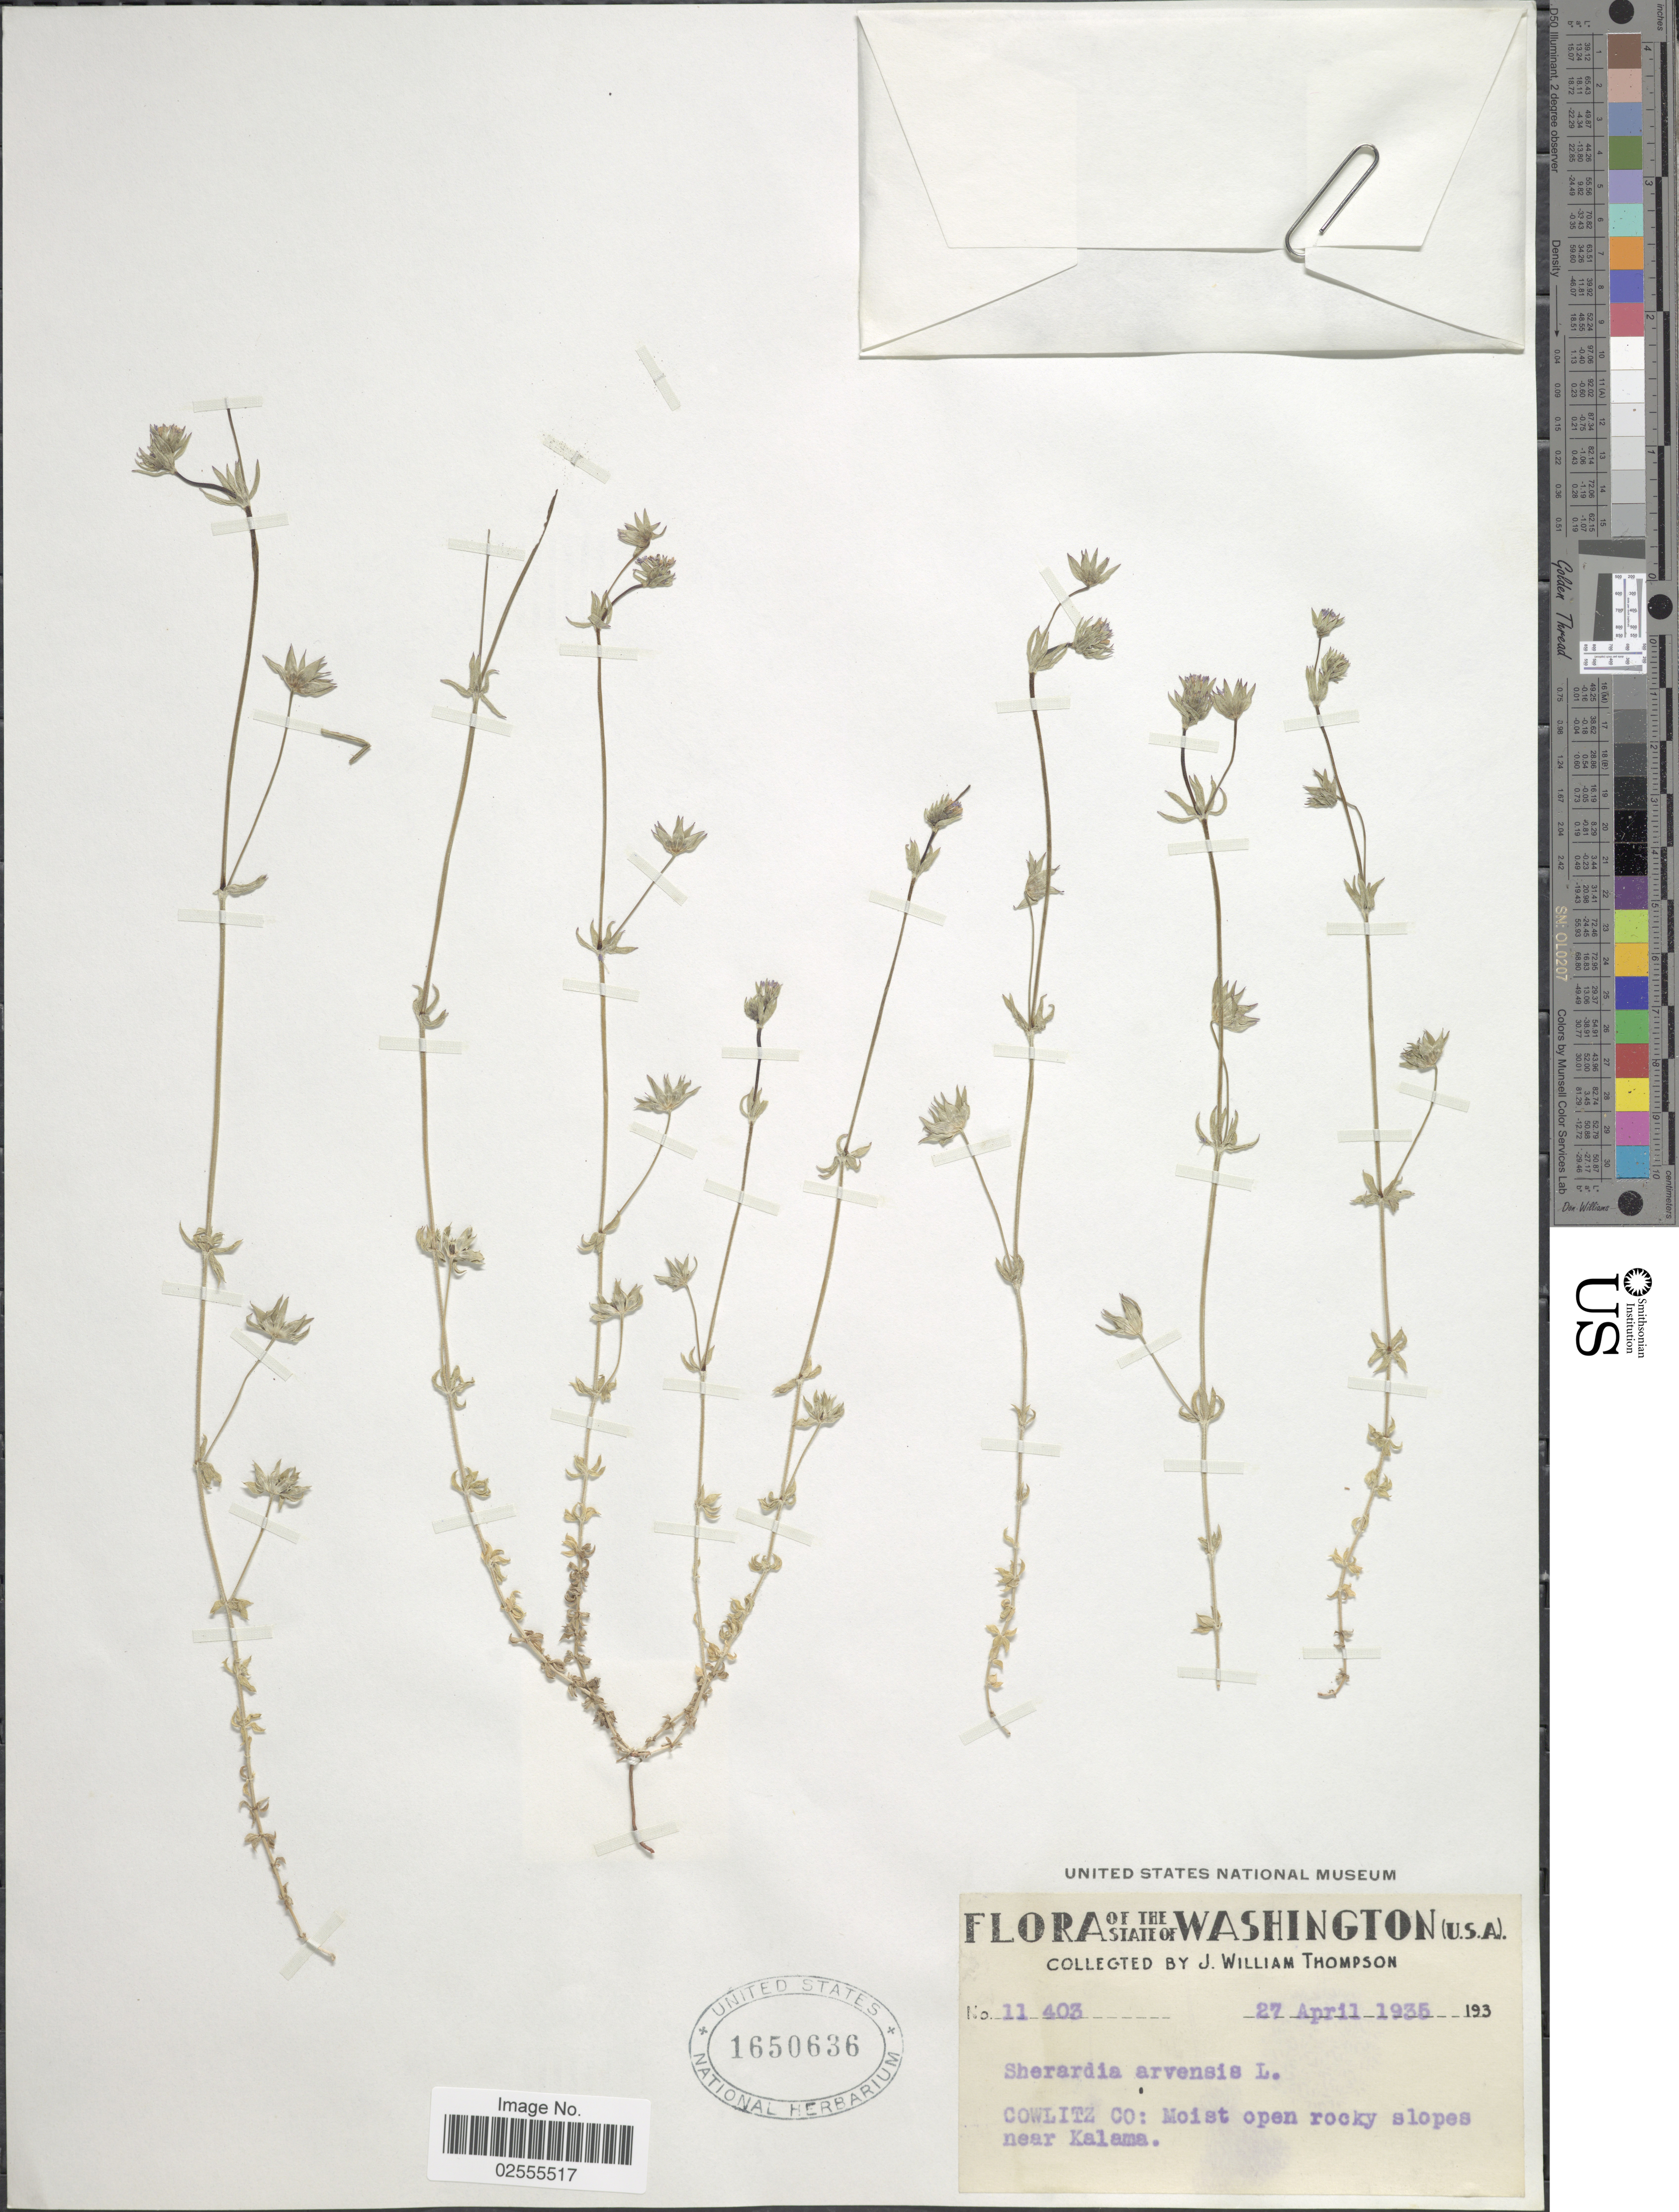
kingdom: Plantae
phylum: Tracheophyta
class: Magnoliopsida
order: Gentianales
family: Rubiaceae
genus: Sherardia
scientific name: Sherardia arvensis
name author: L.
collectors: J. W. Thompson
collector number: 11403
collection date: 1935-04-27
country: United States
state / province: Washington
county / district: Cowlitz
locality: Cowlitz Co.: Moist open rocky slopes near Kalama.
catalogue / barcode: US 1650636